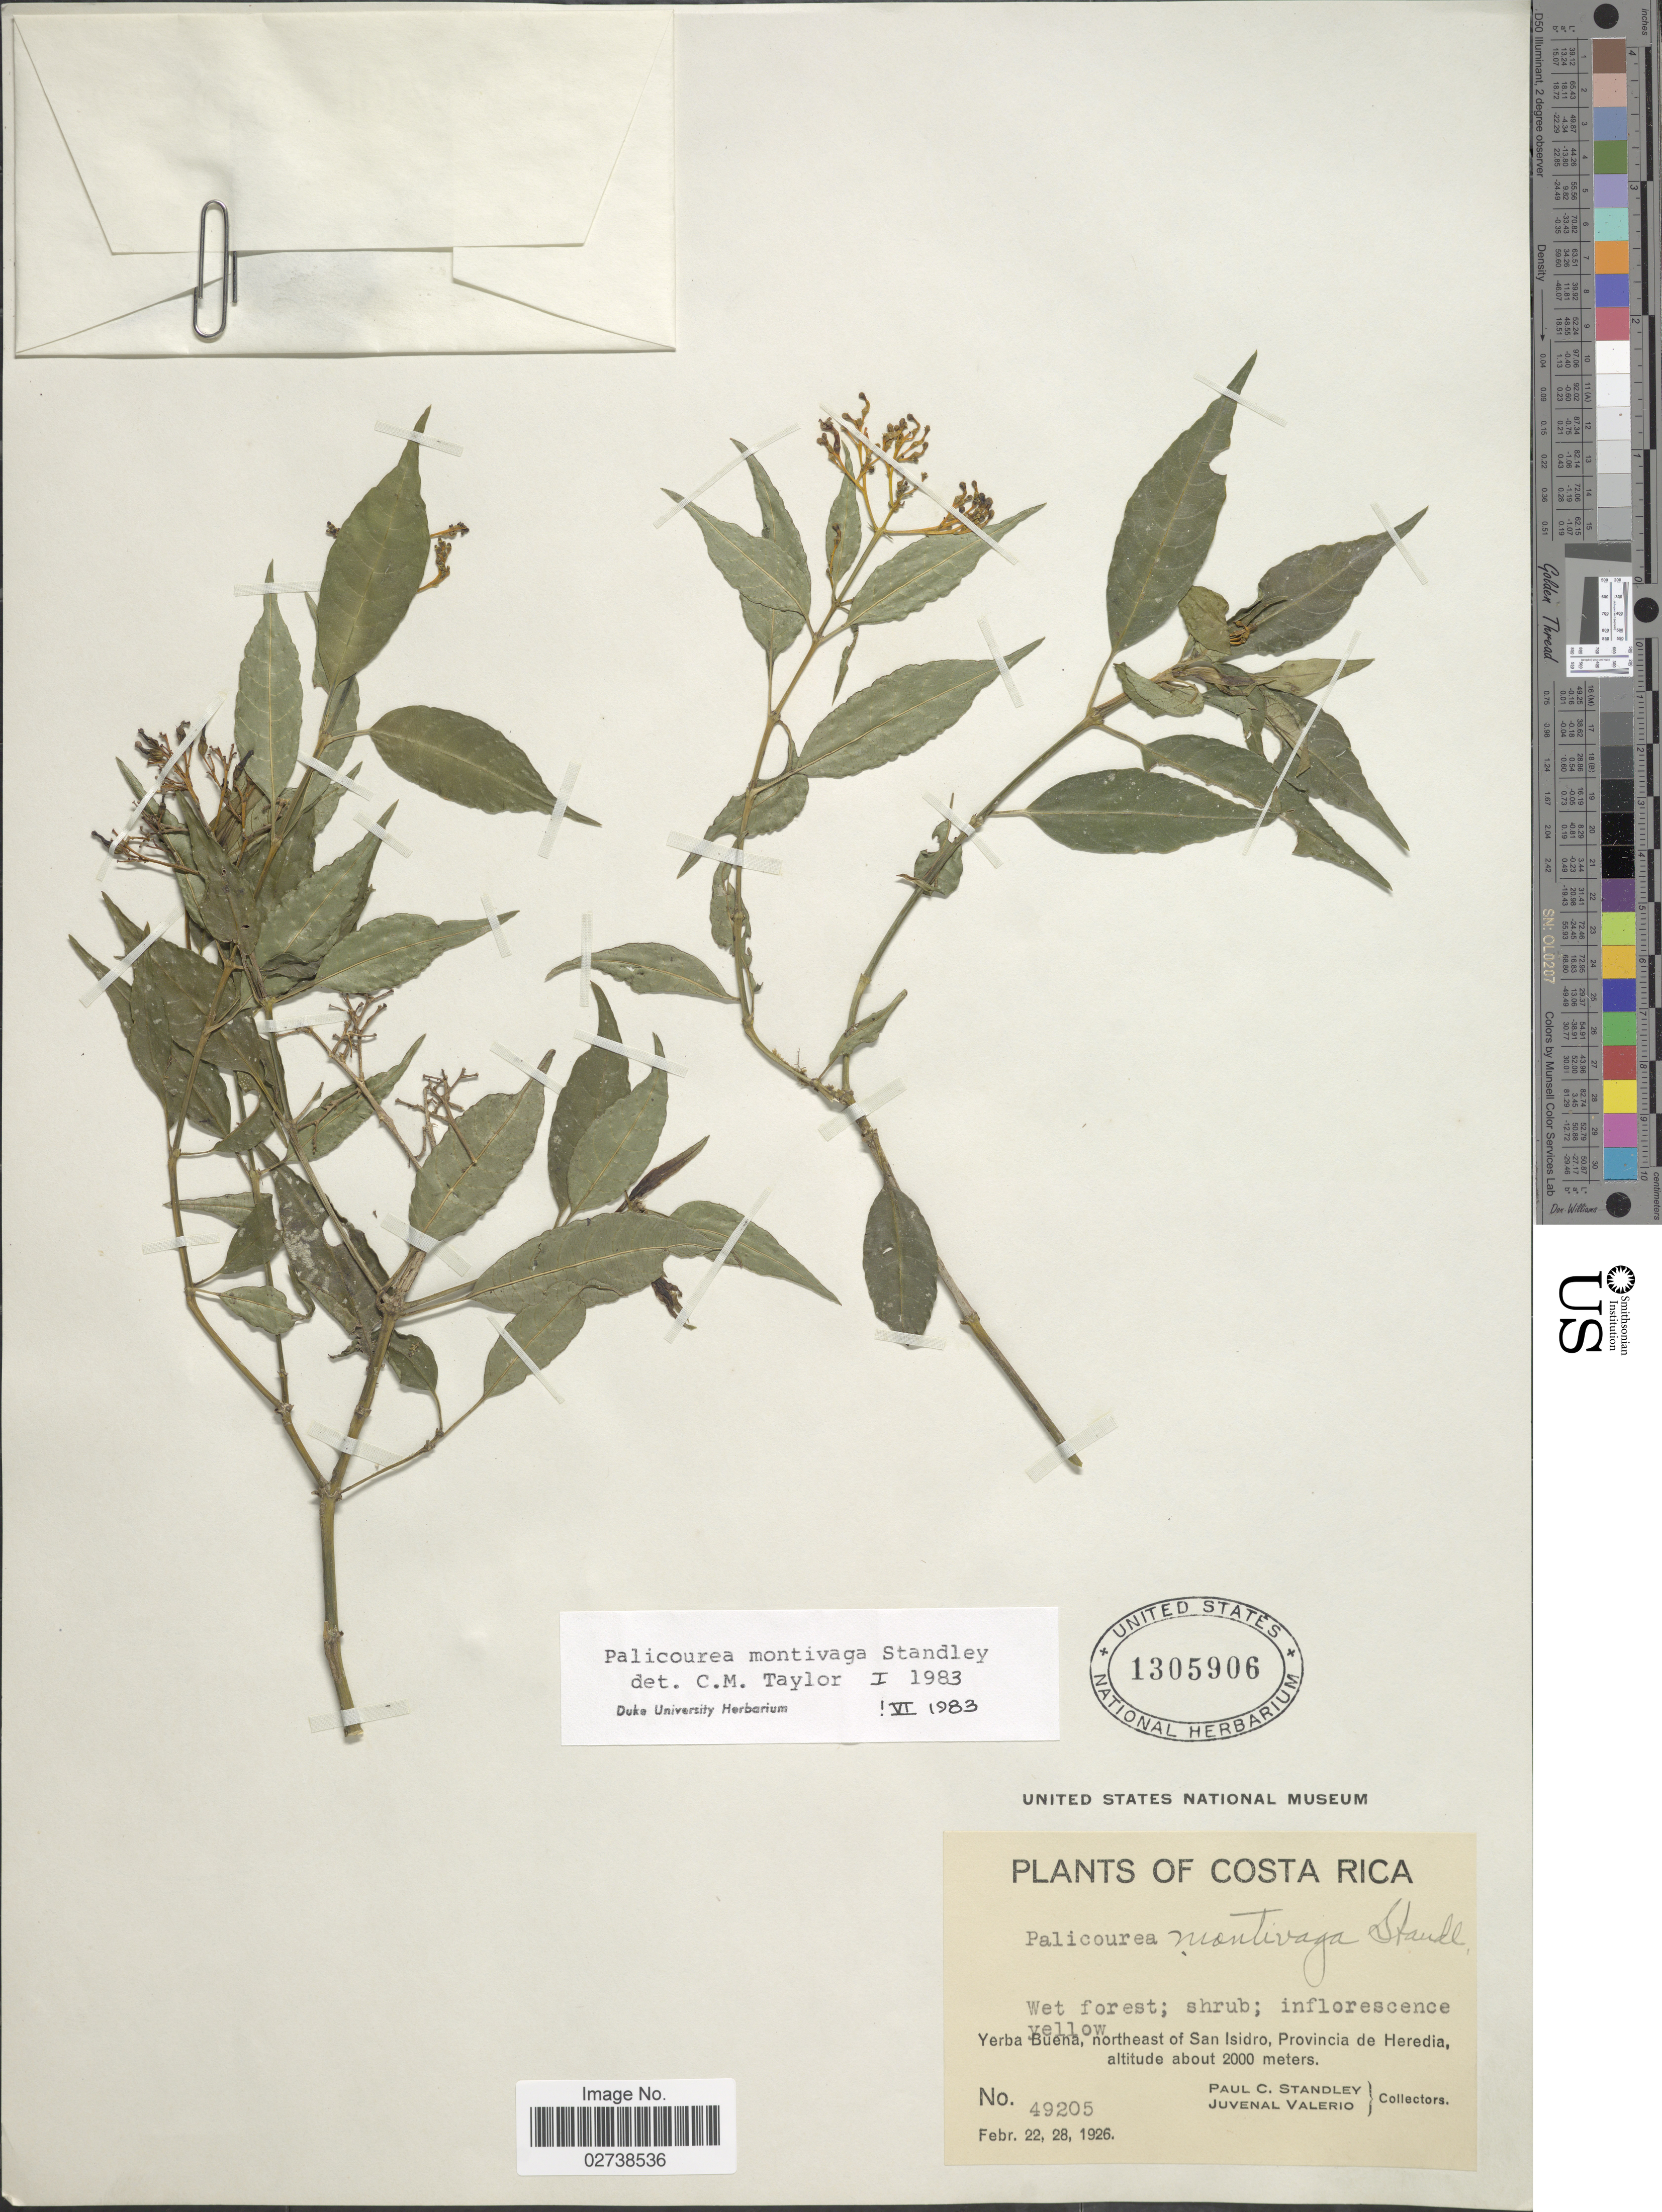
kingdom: Plantae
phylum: Tracheophyta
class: Magnoliopsida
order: Gentianales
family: Rubiaceae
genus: Palicourea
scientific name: Palicourea montivaga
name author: Standl.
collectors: P. C. Standley & J. Valerio R.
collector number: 49205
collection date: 1926-02-22/1926-02-28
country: Costa Rica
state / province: Heredia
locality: Wet forest; Yerba Buena, northeast of San Isidro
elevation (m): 2000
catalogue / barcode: US 1305906